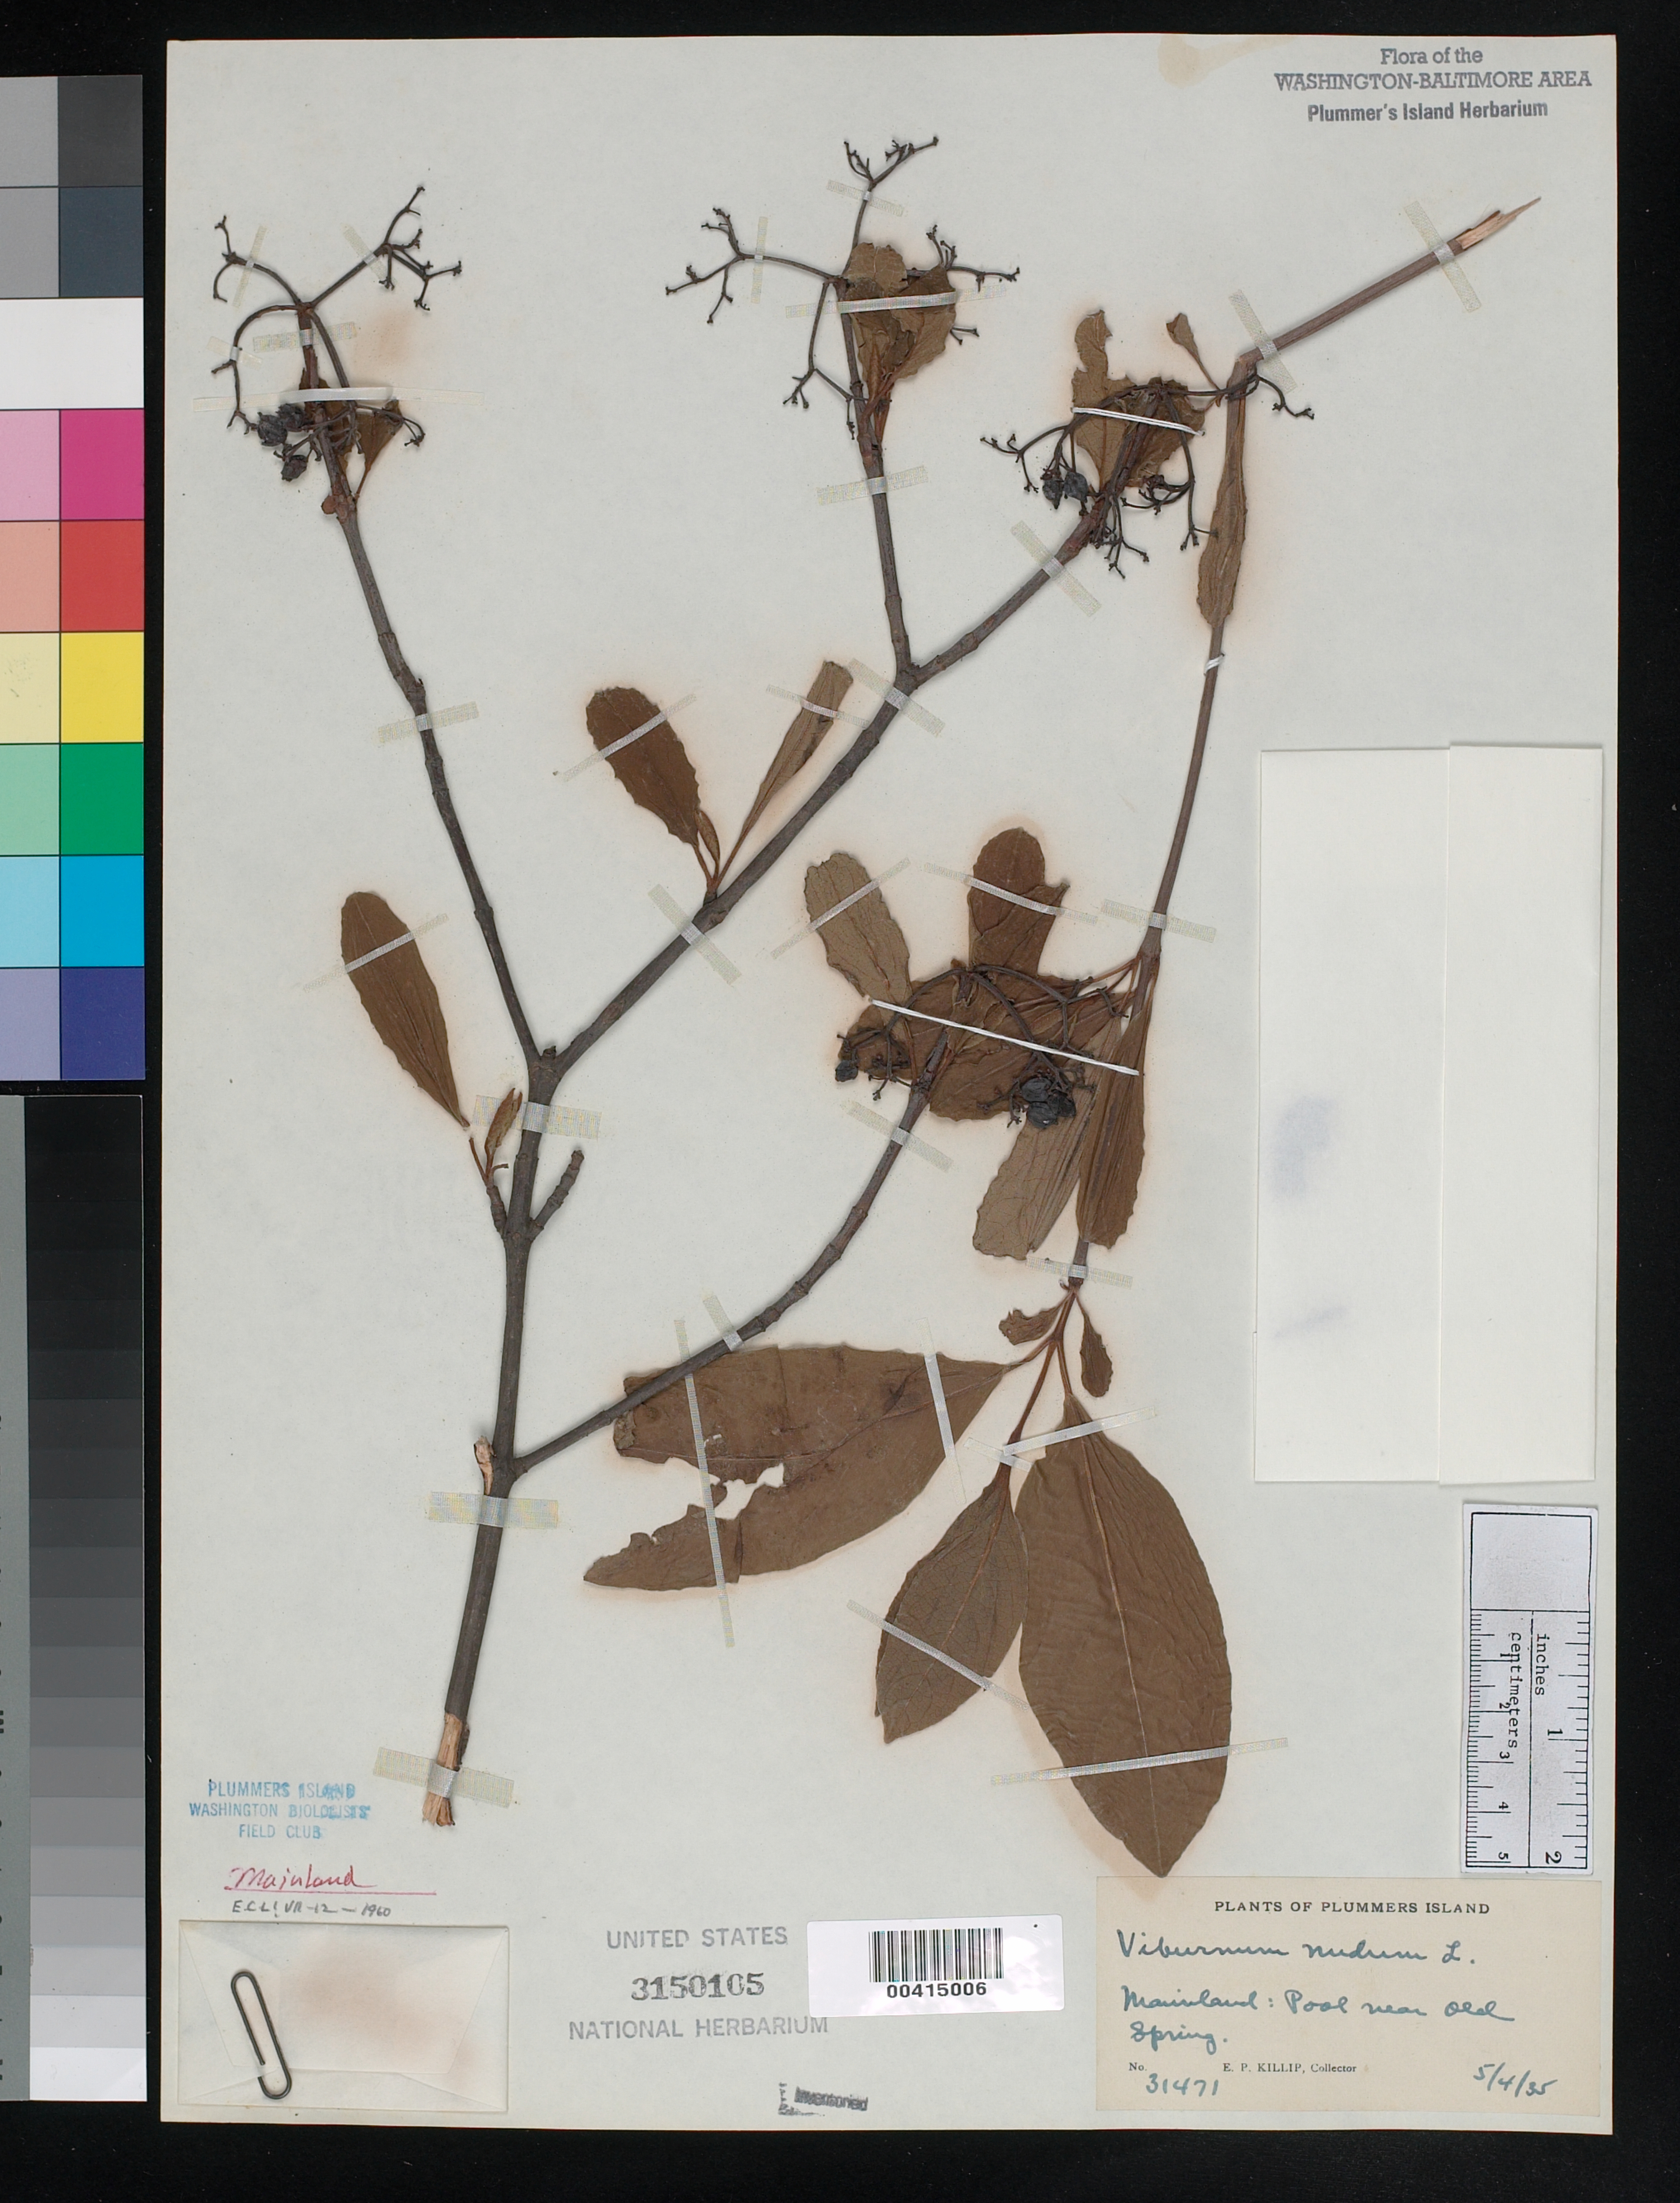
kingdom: Plantae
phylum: Tracheophyta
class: Magnoliopsida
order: Dipsacales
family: Viburnaceae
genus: Viburnum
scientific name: Viburnum nudum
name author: L.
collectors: E. P. Killip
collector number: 31471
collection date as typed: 04 May 1935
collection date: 1935-05-04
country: United States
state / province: Maryland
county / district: Montgomery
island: Plummers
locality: Plummer's Island; pool near Old Spring C. & O. Canal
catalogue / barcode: US 3150105